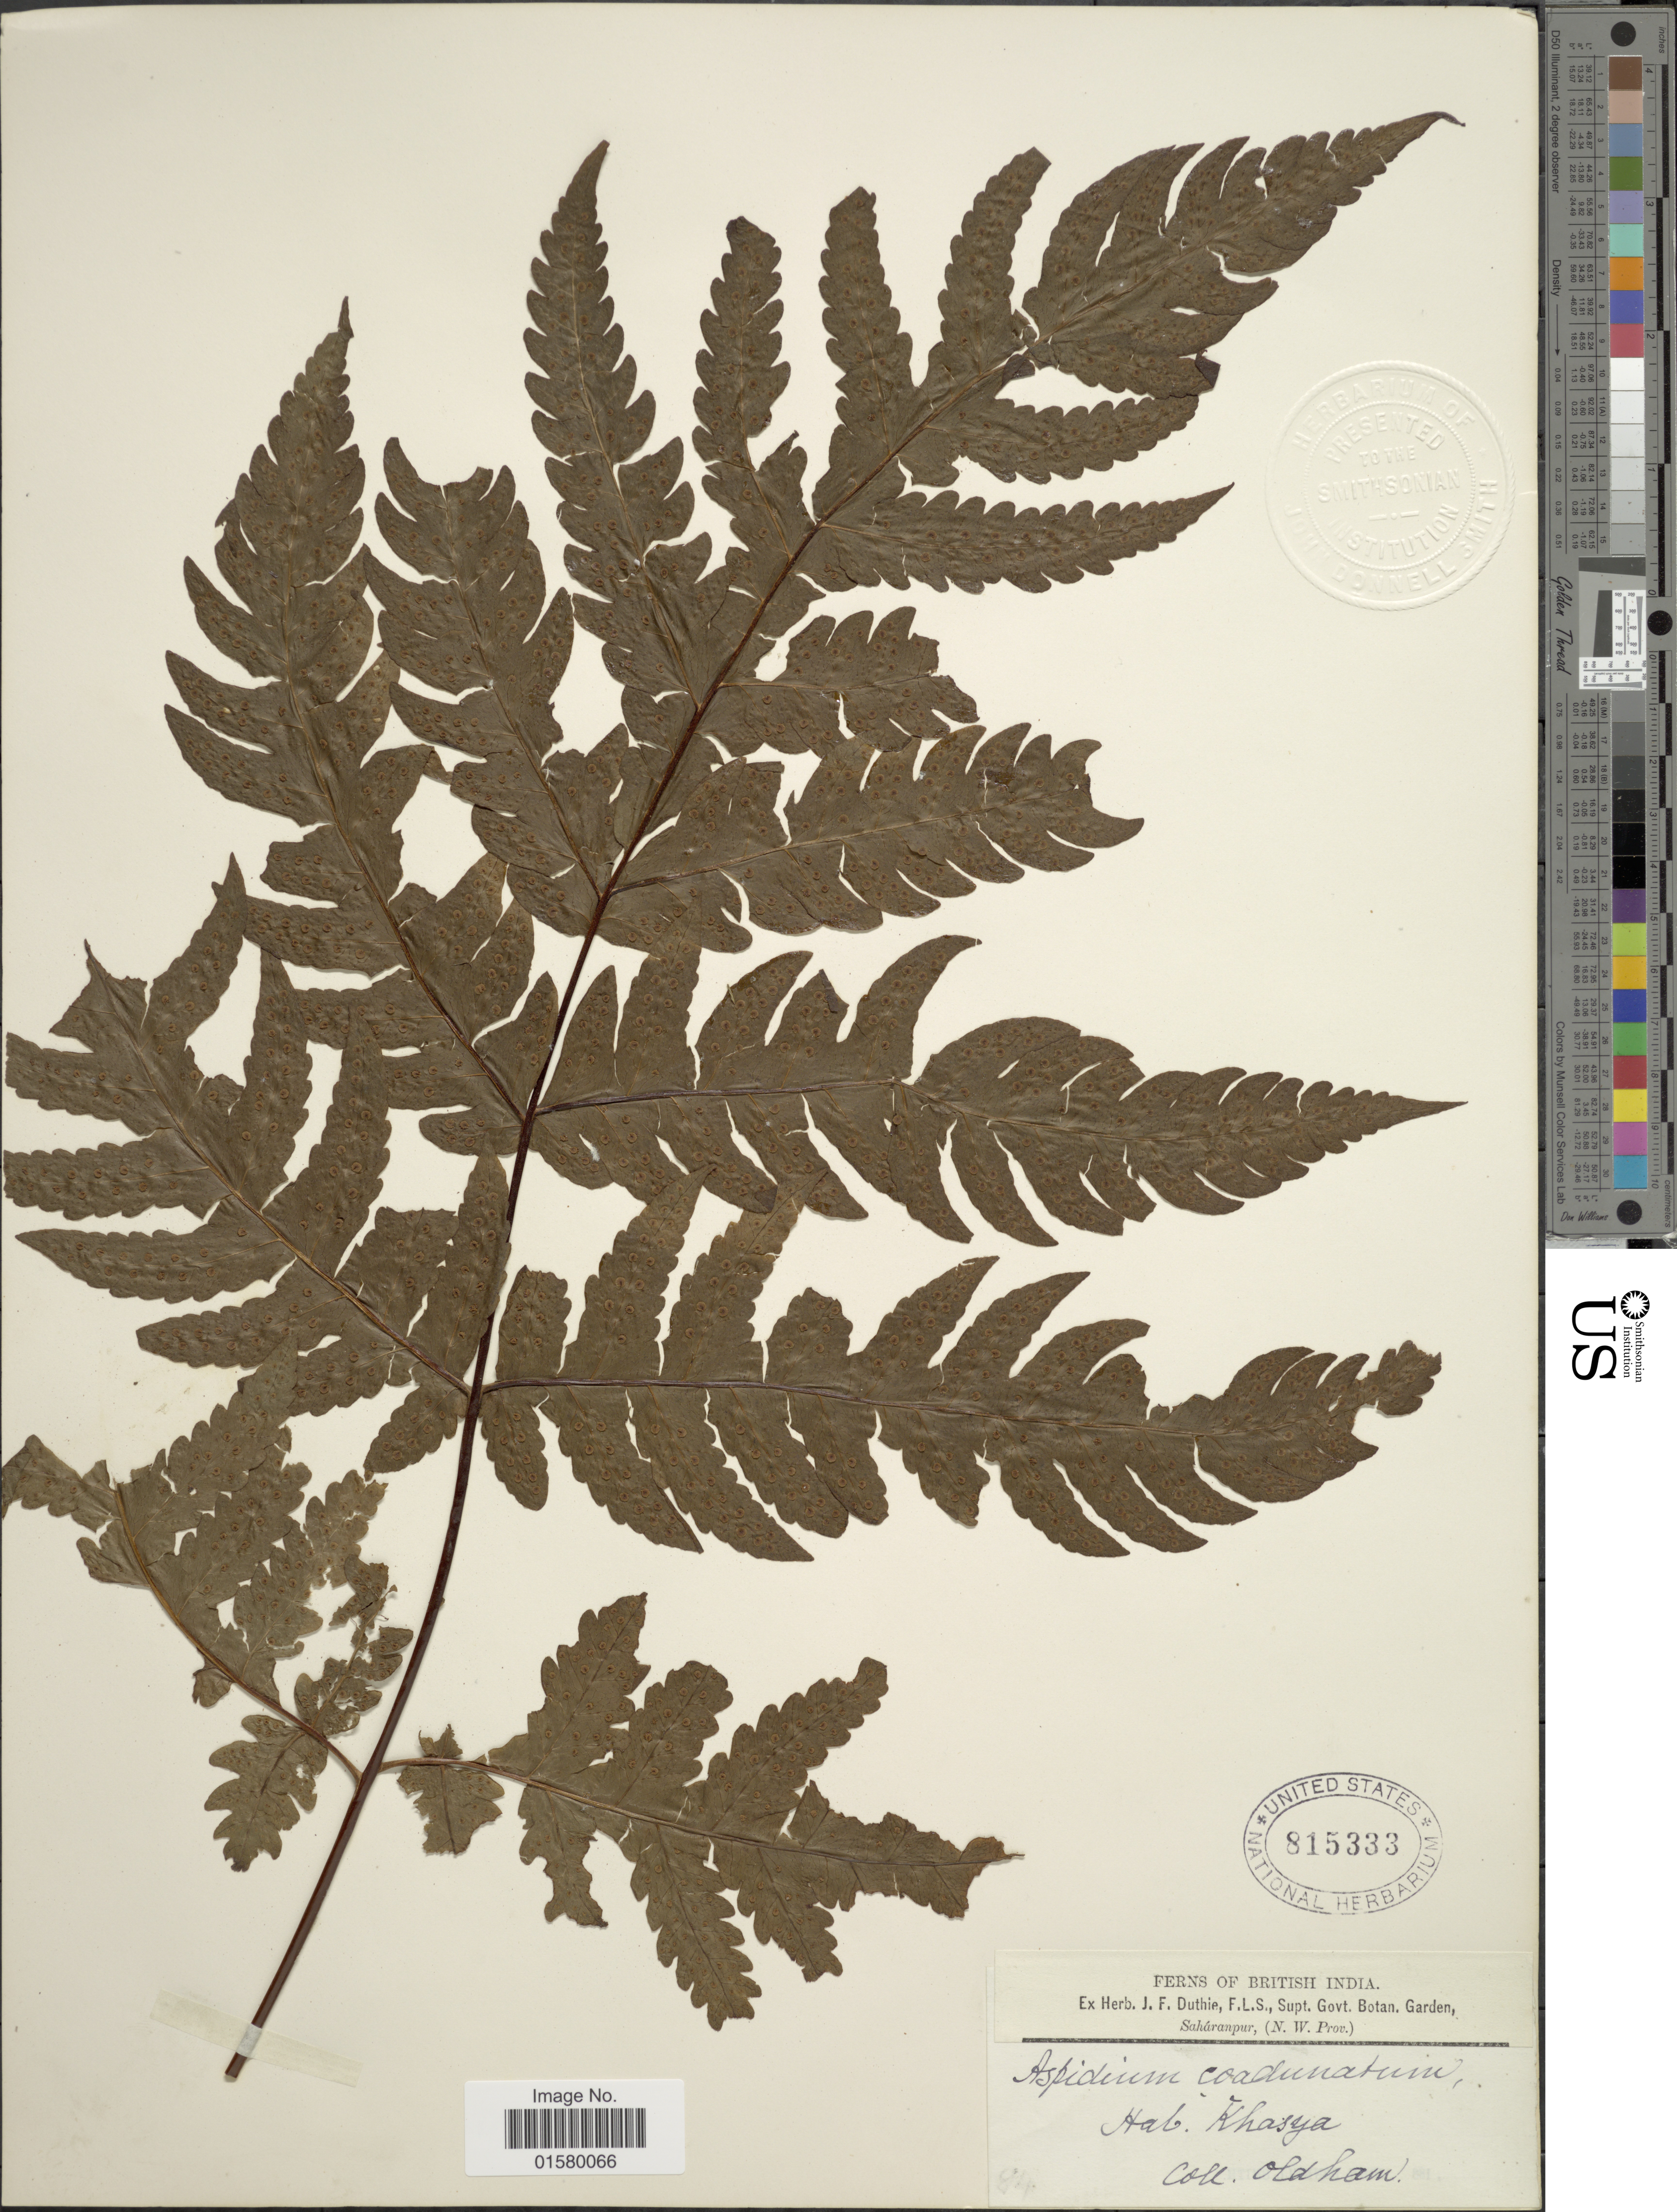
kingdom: Plantae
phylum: Tracheophyta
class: Polypodiopsida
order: Polypodiales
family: Tectariaceae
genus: Tectaria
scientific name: Tectaria coadunata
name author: (J. Sm.) C. Chr.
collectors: Oldham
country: India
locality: British India, Khasya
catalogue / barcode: US 815333